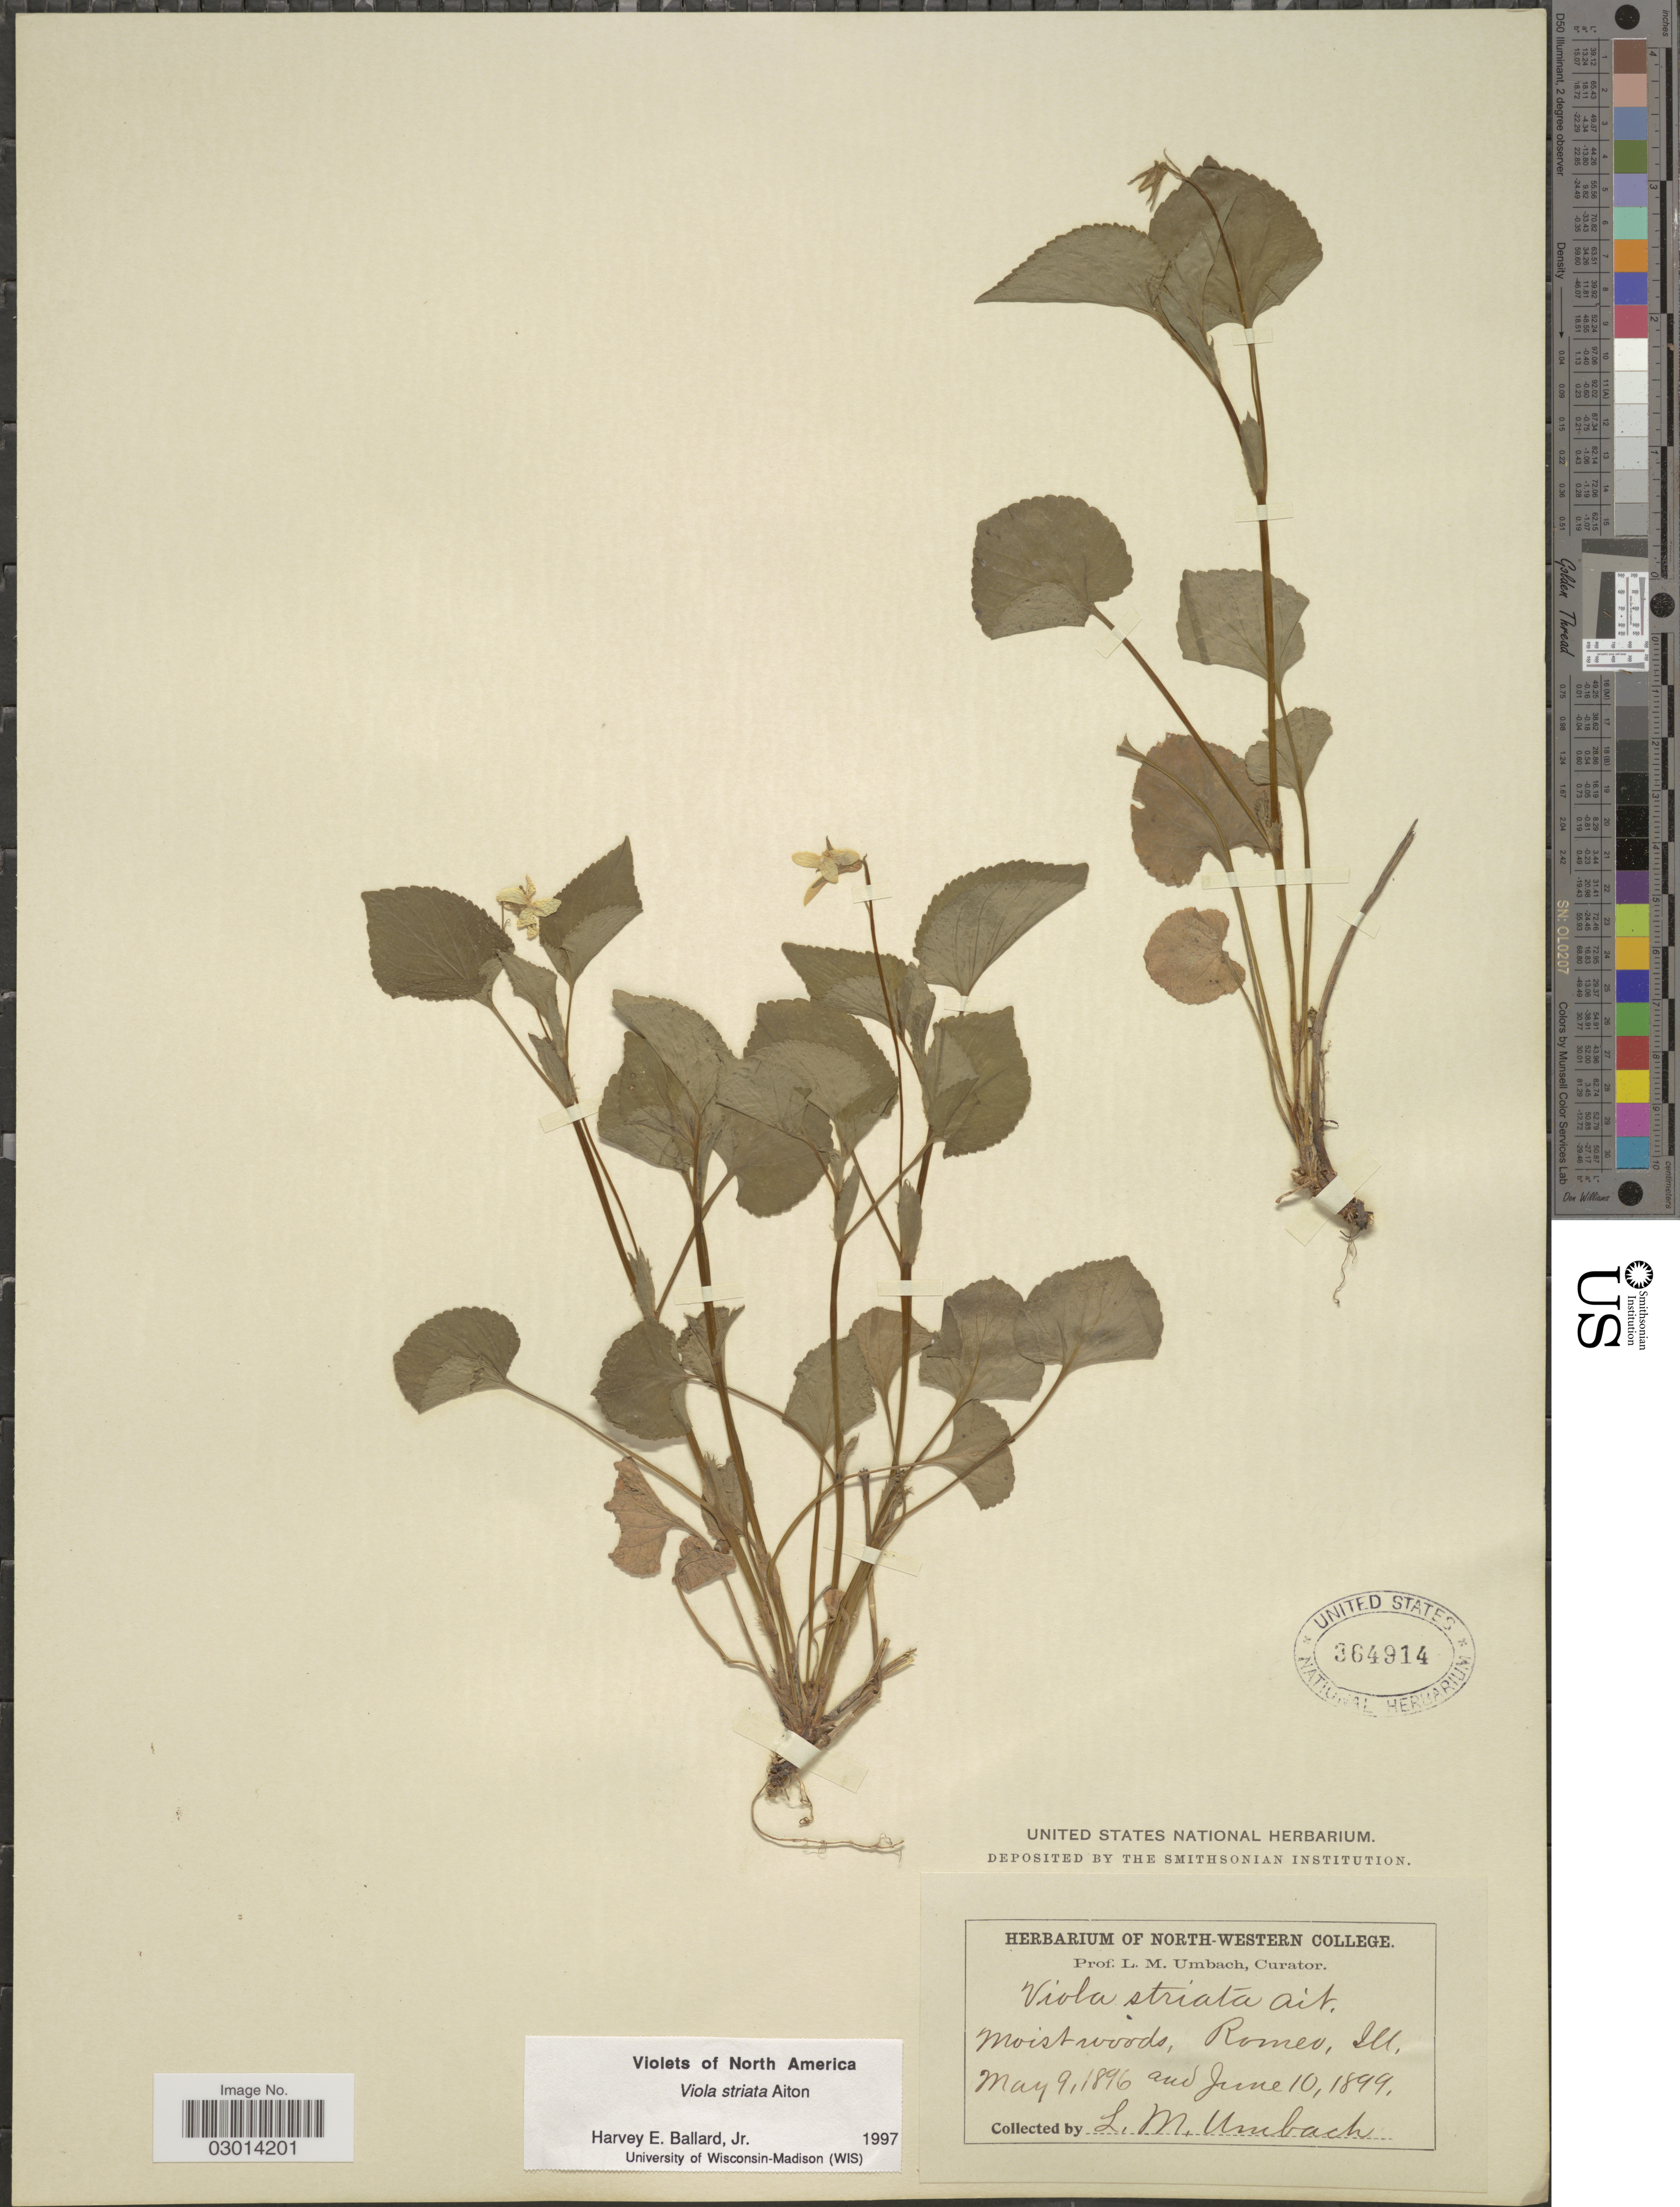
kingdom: Plantae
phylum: Tracheophyta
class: Magnoliopsida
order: Malpighiales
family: Violaceae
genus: Viola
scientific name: Viola rostrata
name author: Pursh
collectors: L. M. Umbach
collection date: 1896-05-09/1899-06-10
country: United States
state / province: Illinois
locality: Romeo, Ill.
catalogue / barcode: US 364914